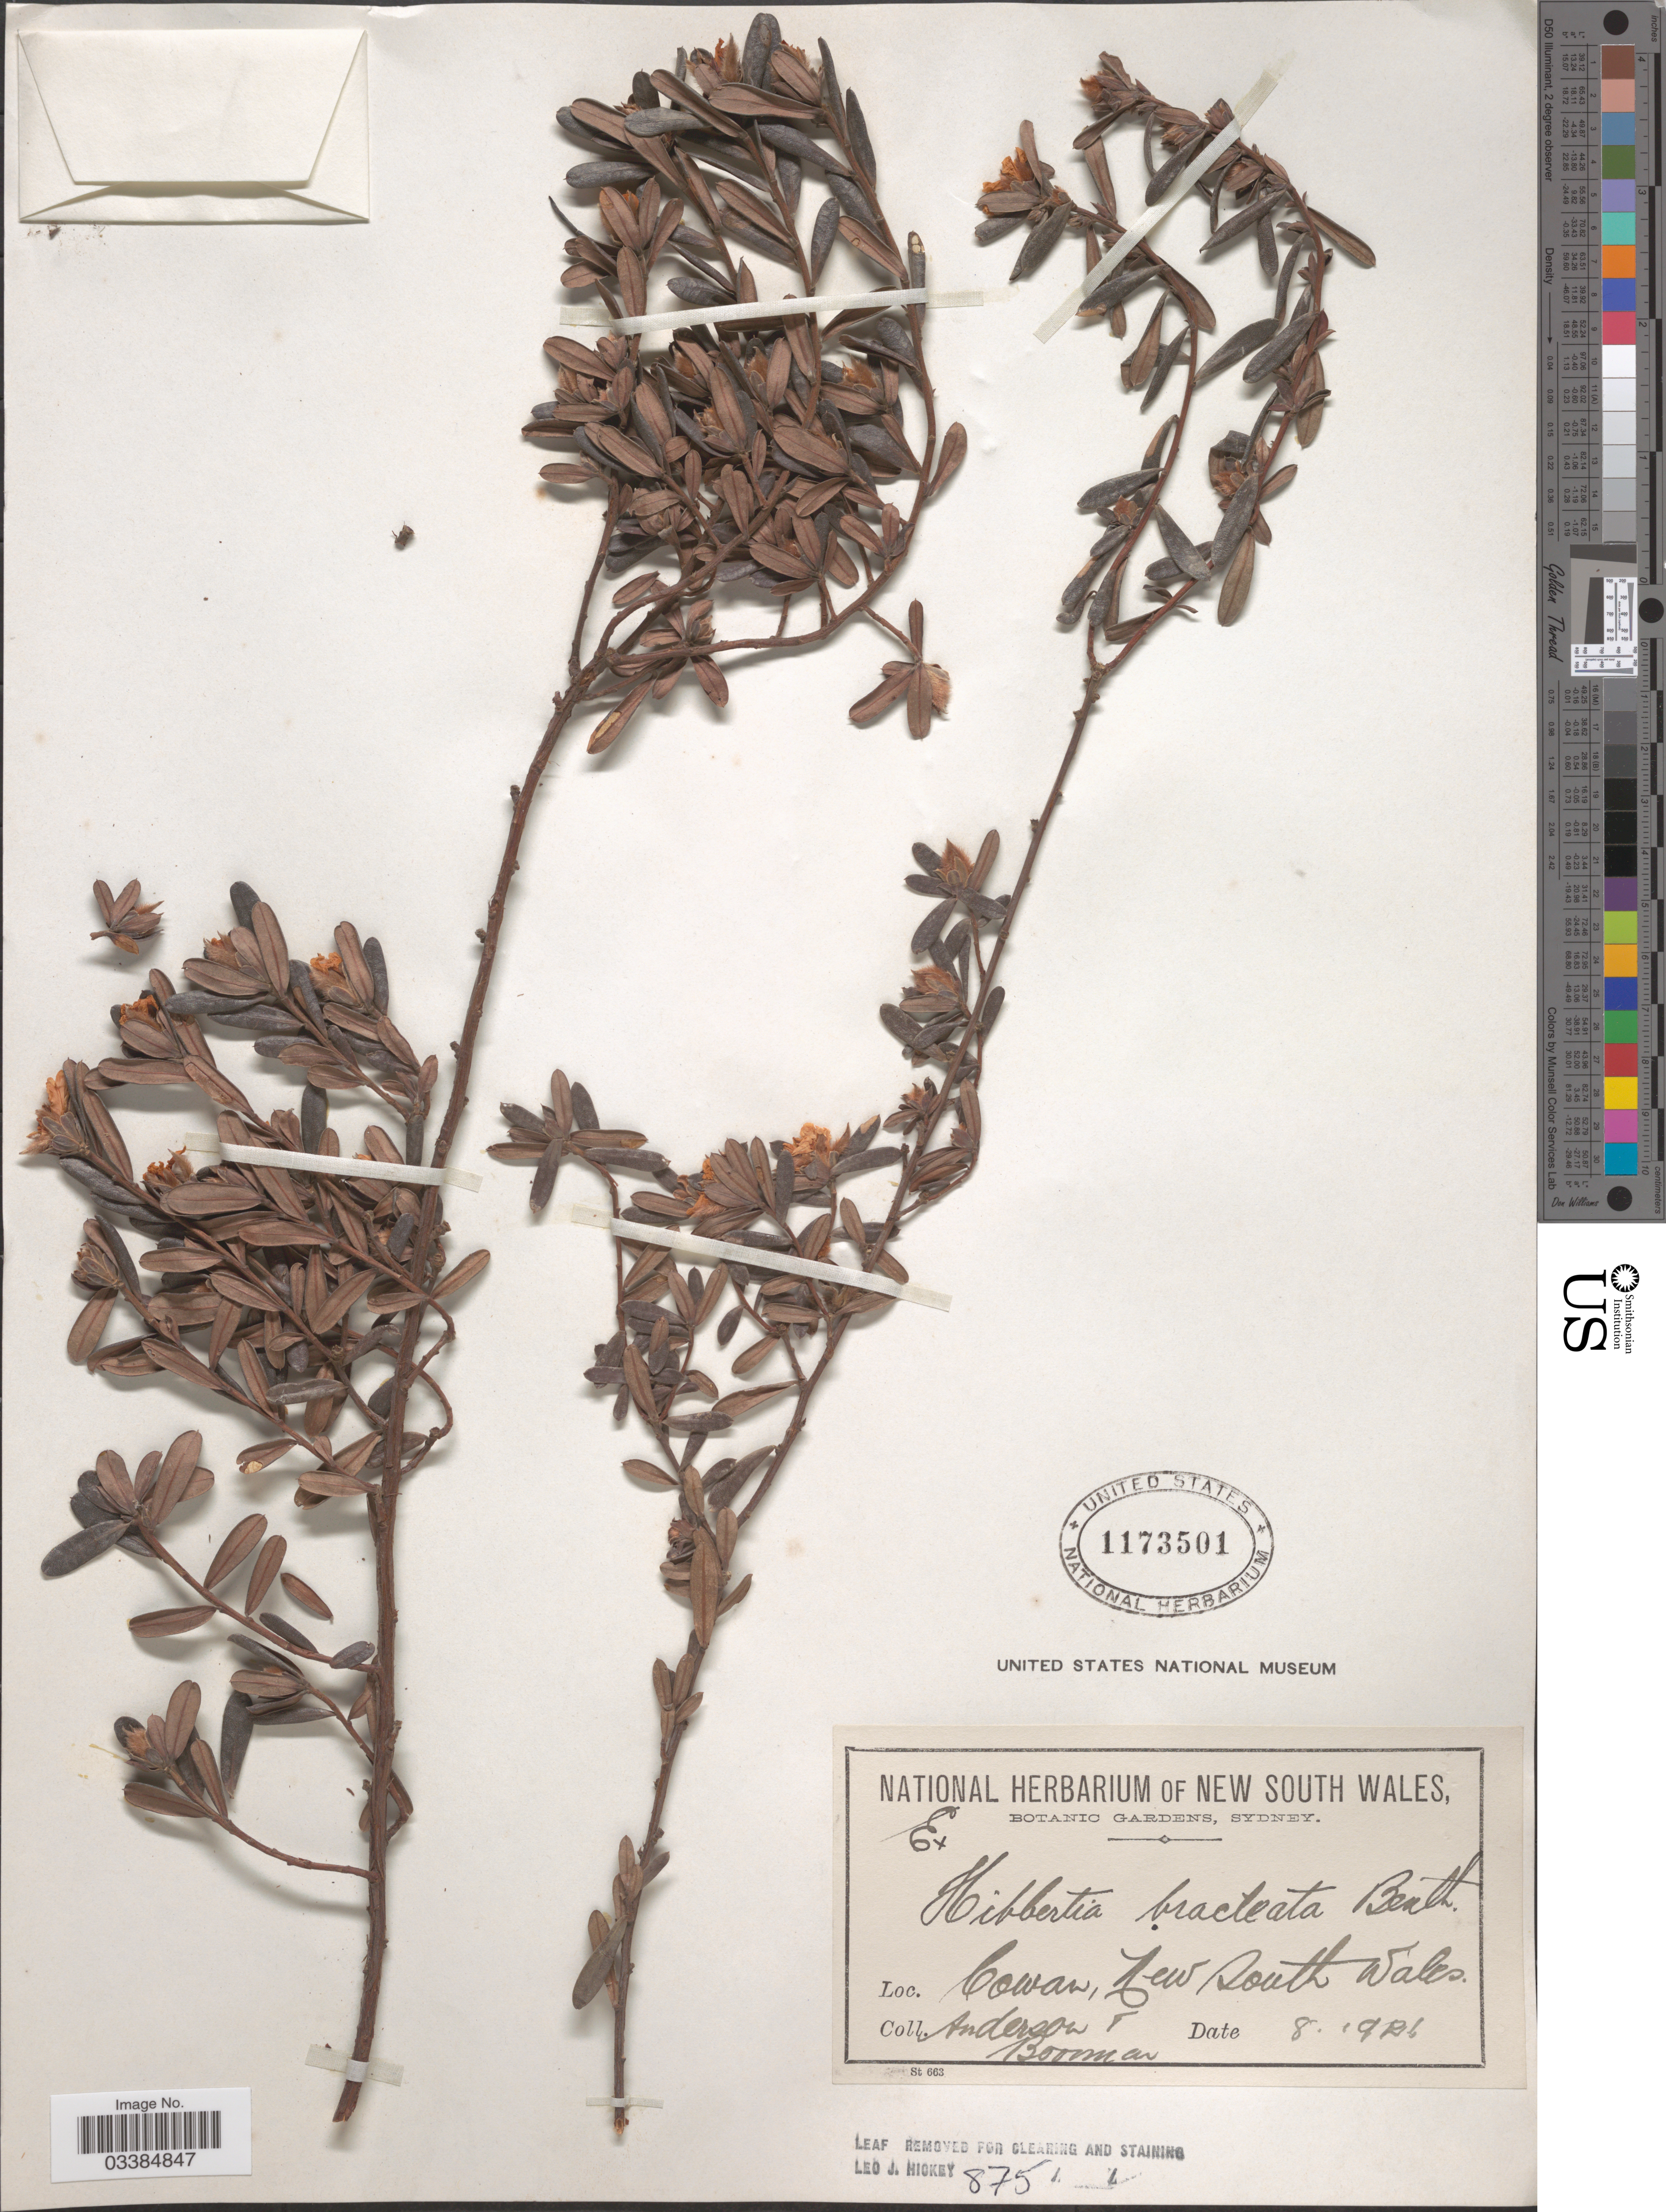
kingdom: Plantae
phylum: Tracheophyta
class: Magnoliopsida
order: Dilleniales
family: Dilleniaceae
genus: Hibbertia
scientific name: Hibbertia bracteata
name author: Benth.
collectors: -- Anderson & -. Boorman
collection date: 1921-08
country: Australia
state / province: New South Wales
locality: Cowan.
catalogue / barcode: US 1173501